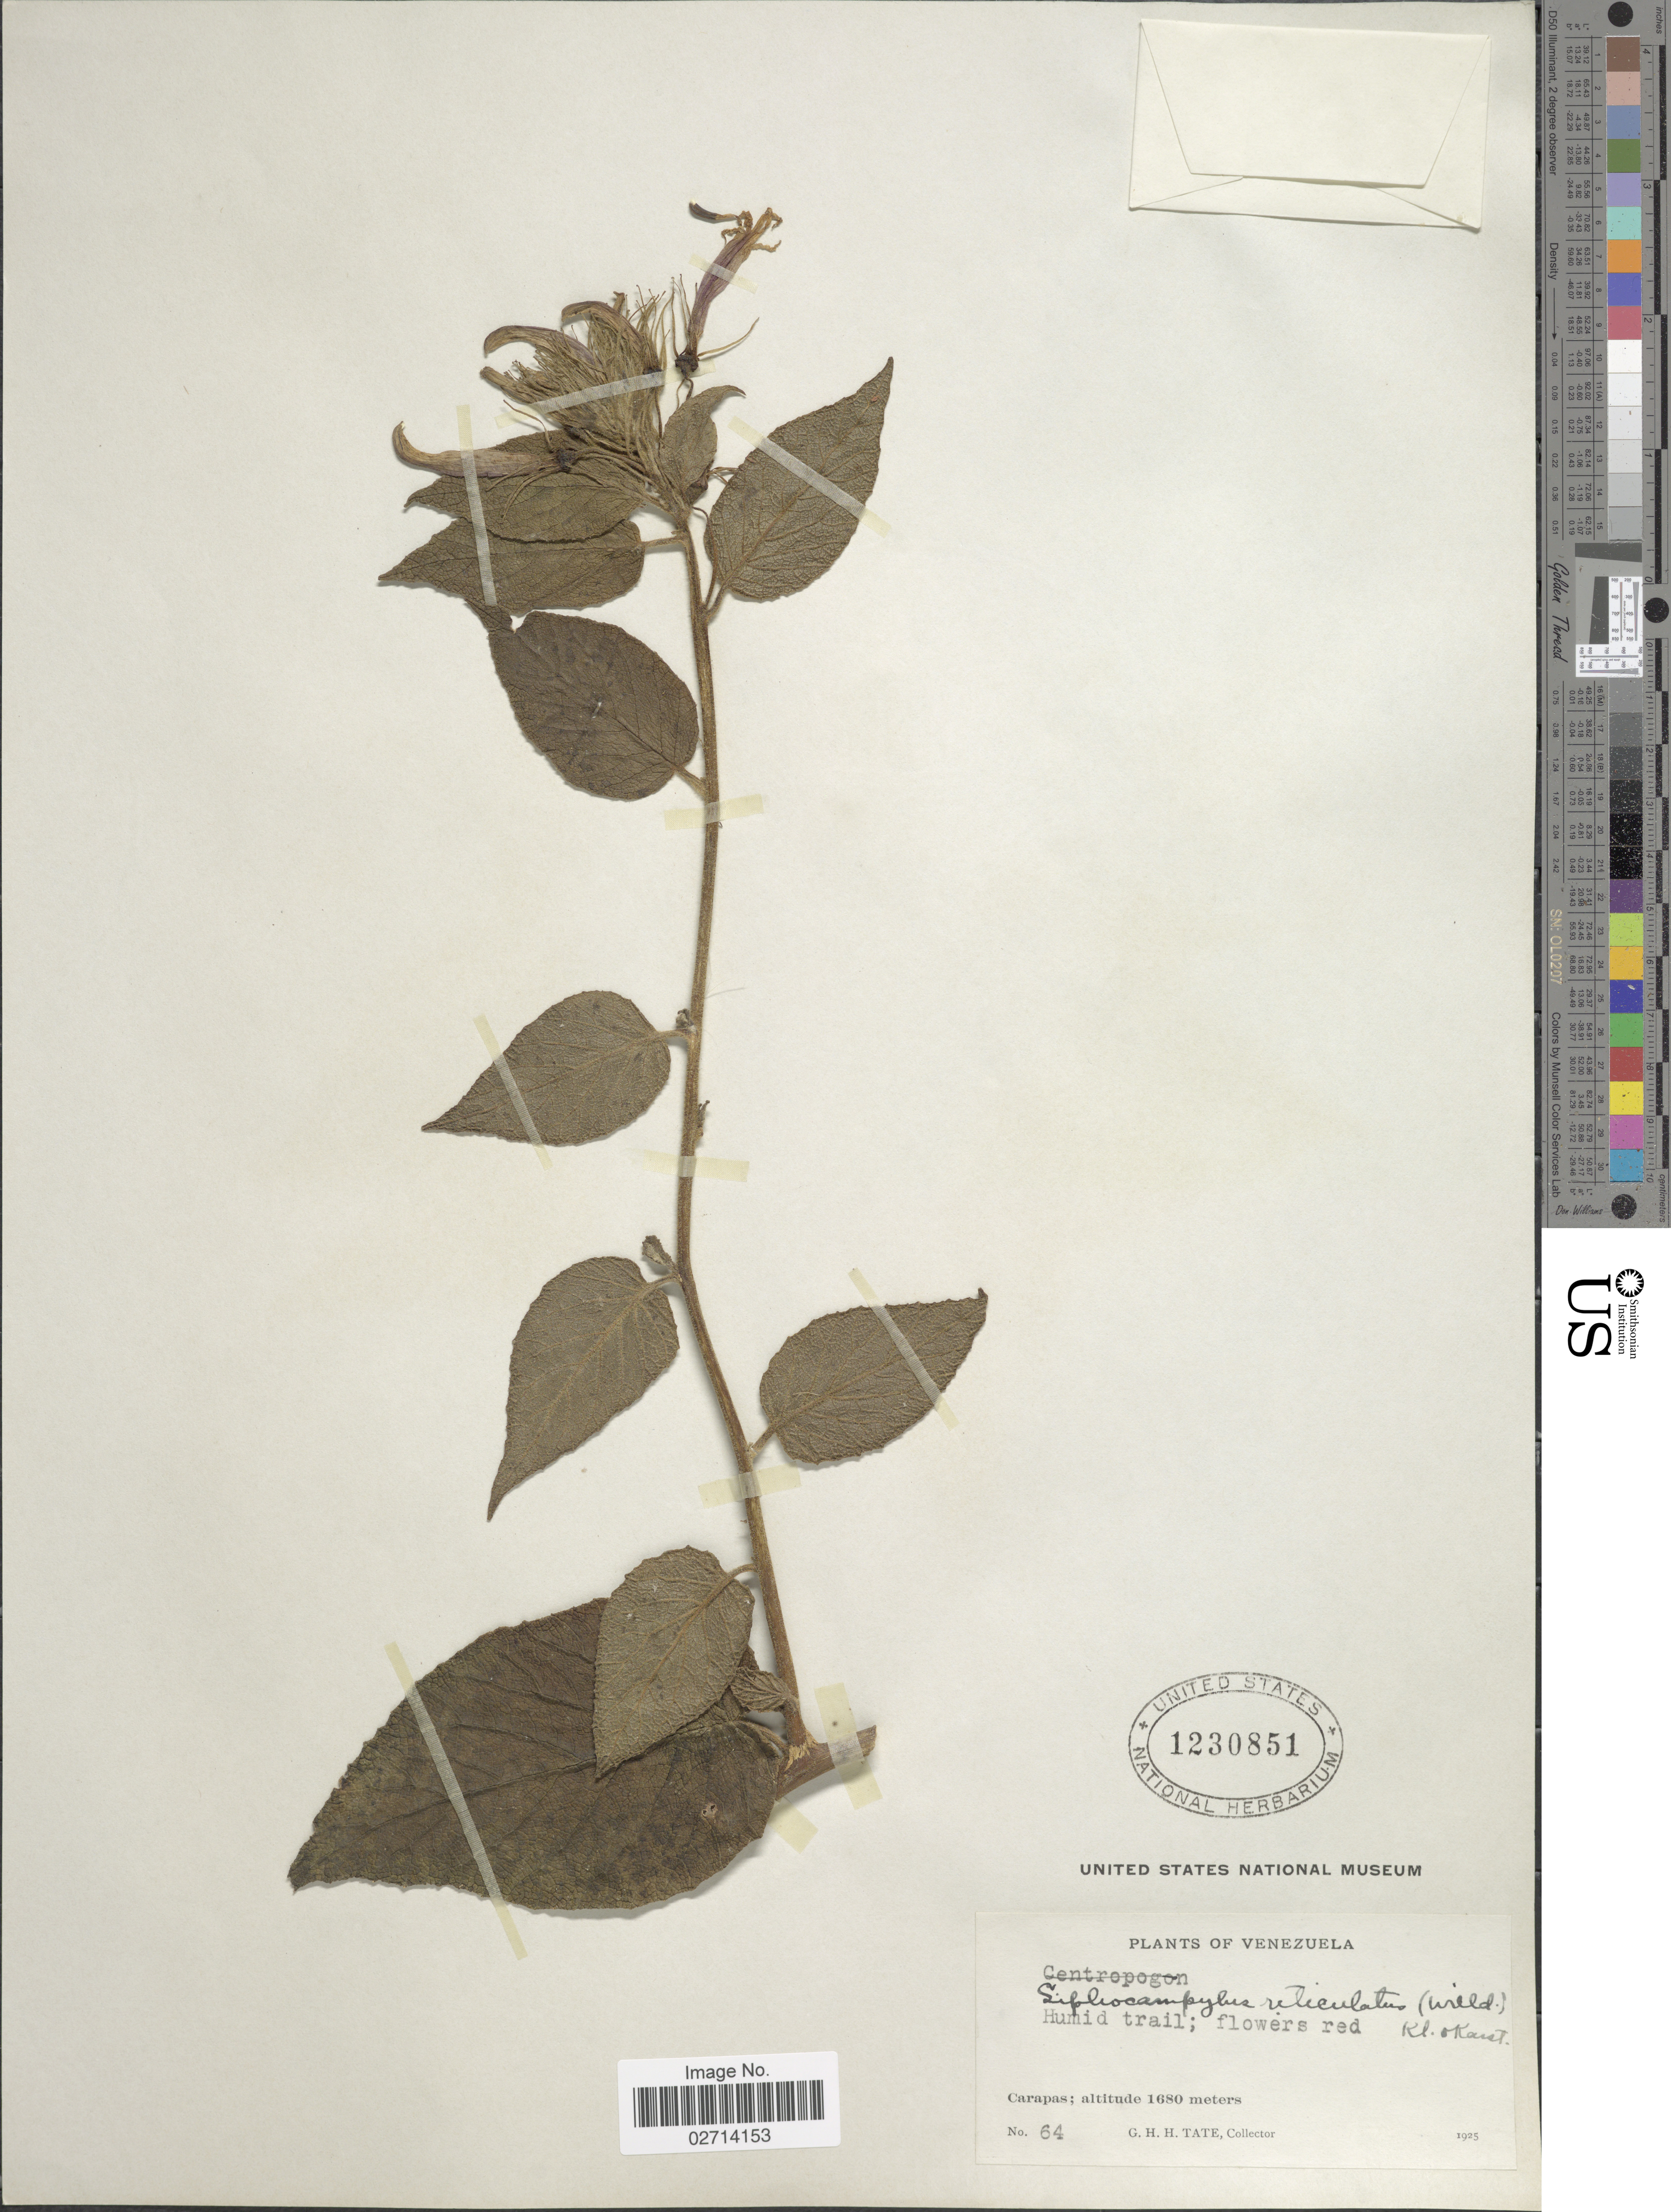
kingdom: Plantae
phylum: Tracheophyta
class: Magnoliopsida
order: Asterales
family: Campanulaceae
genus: Siphocampylus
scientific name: Siphocampylus reticulatus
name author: (Willd. ex Schult. & Roem.) Klotzsch & H. Karst. ex Vatke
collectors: G. H. H.Tate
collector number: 64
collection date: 1925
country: Venezuela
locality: Carapas, Humid trail.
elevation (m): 1680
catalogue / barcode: US 1230851